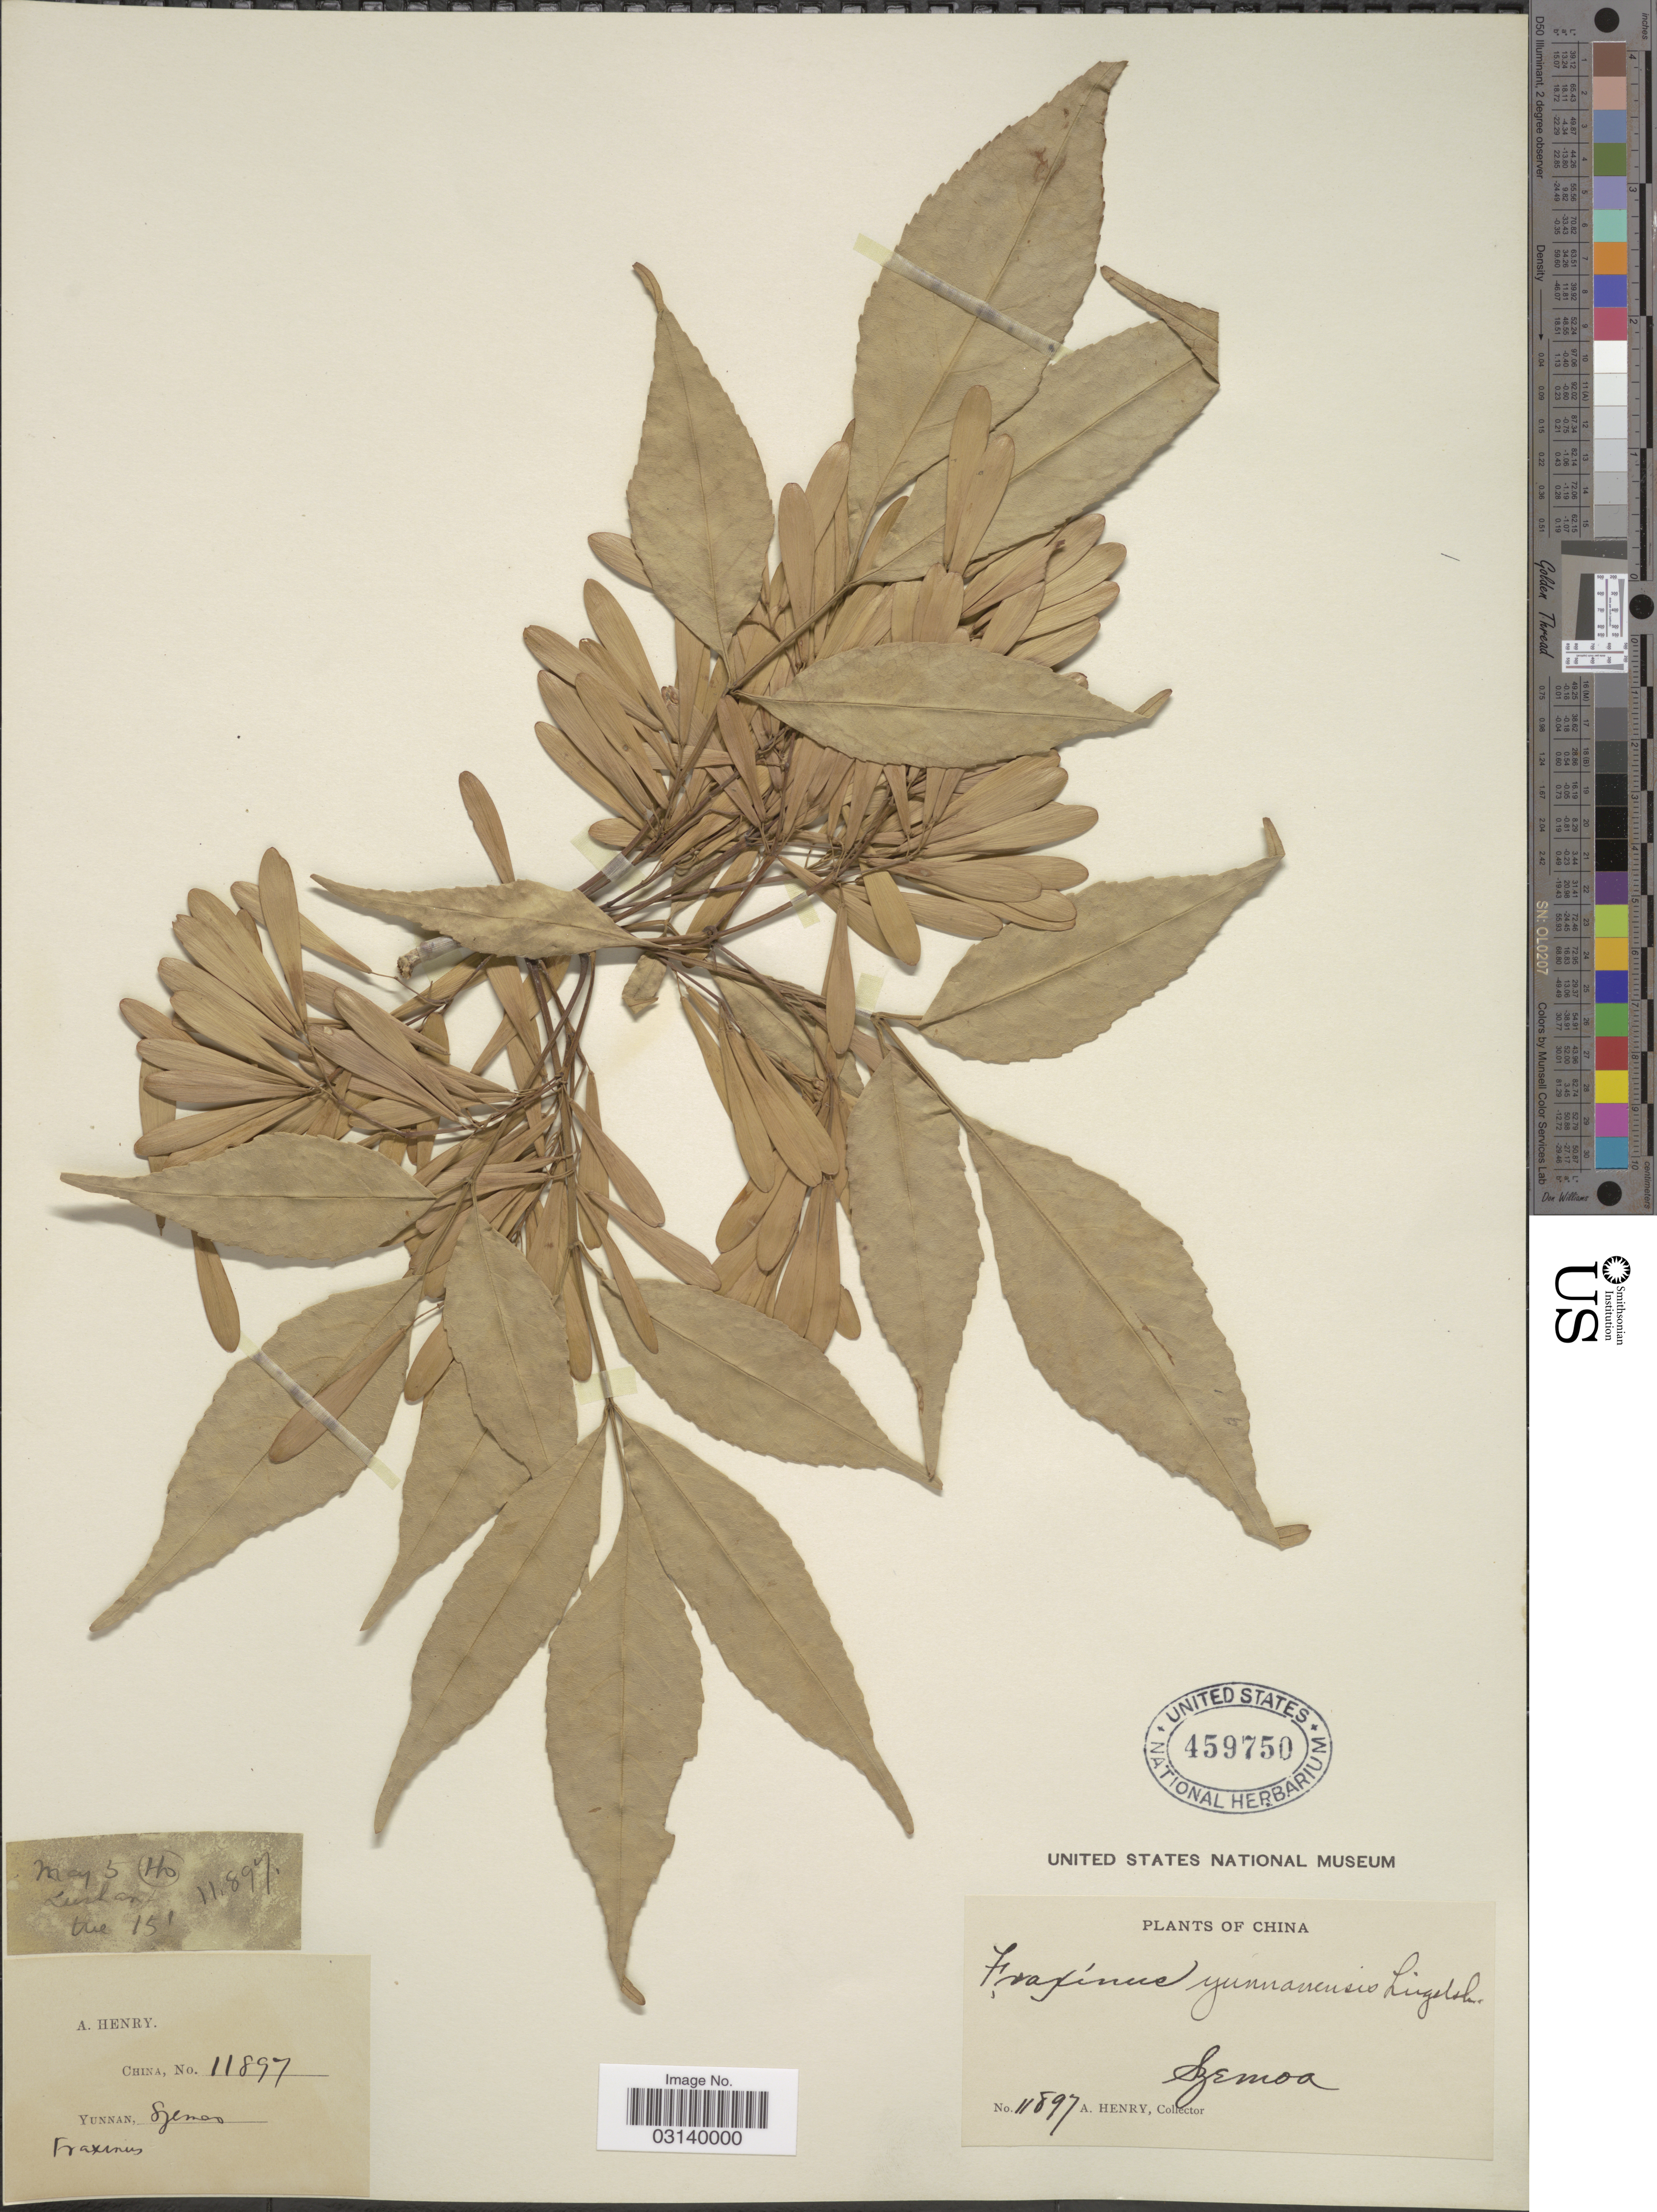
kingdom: Plantae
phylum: Tracheophyta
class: Magnoliopsida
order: Lamiales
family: Oleaceae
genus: Fraxinus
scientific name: Fraxinus yunnanensis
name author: Lingelsh.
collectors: A. Henry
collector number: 11897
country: China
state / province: Yunnan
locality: Szemoa.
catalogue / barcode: US 459750